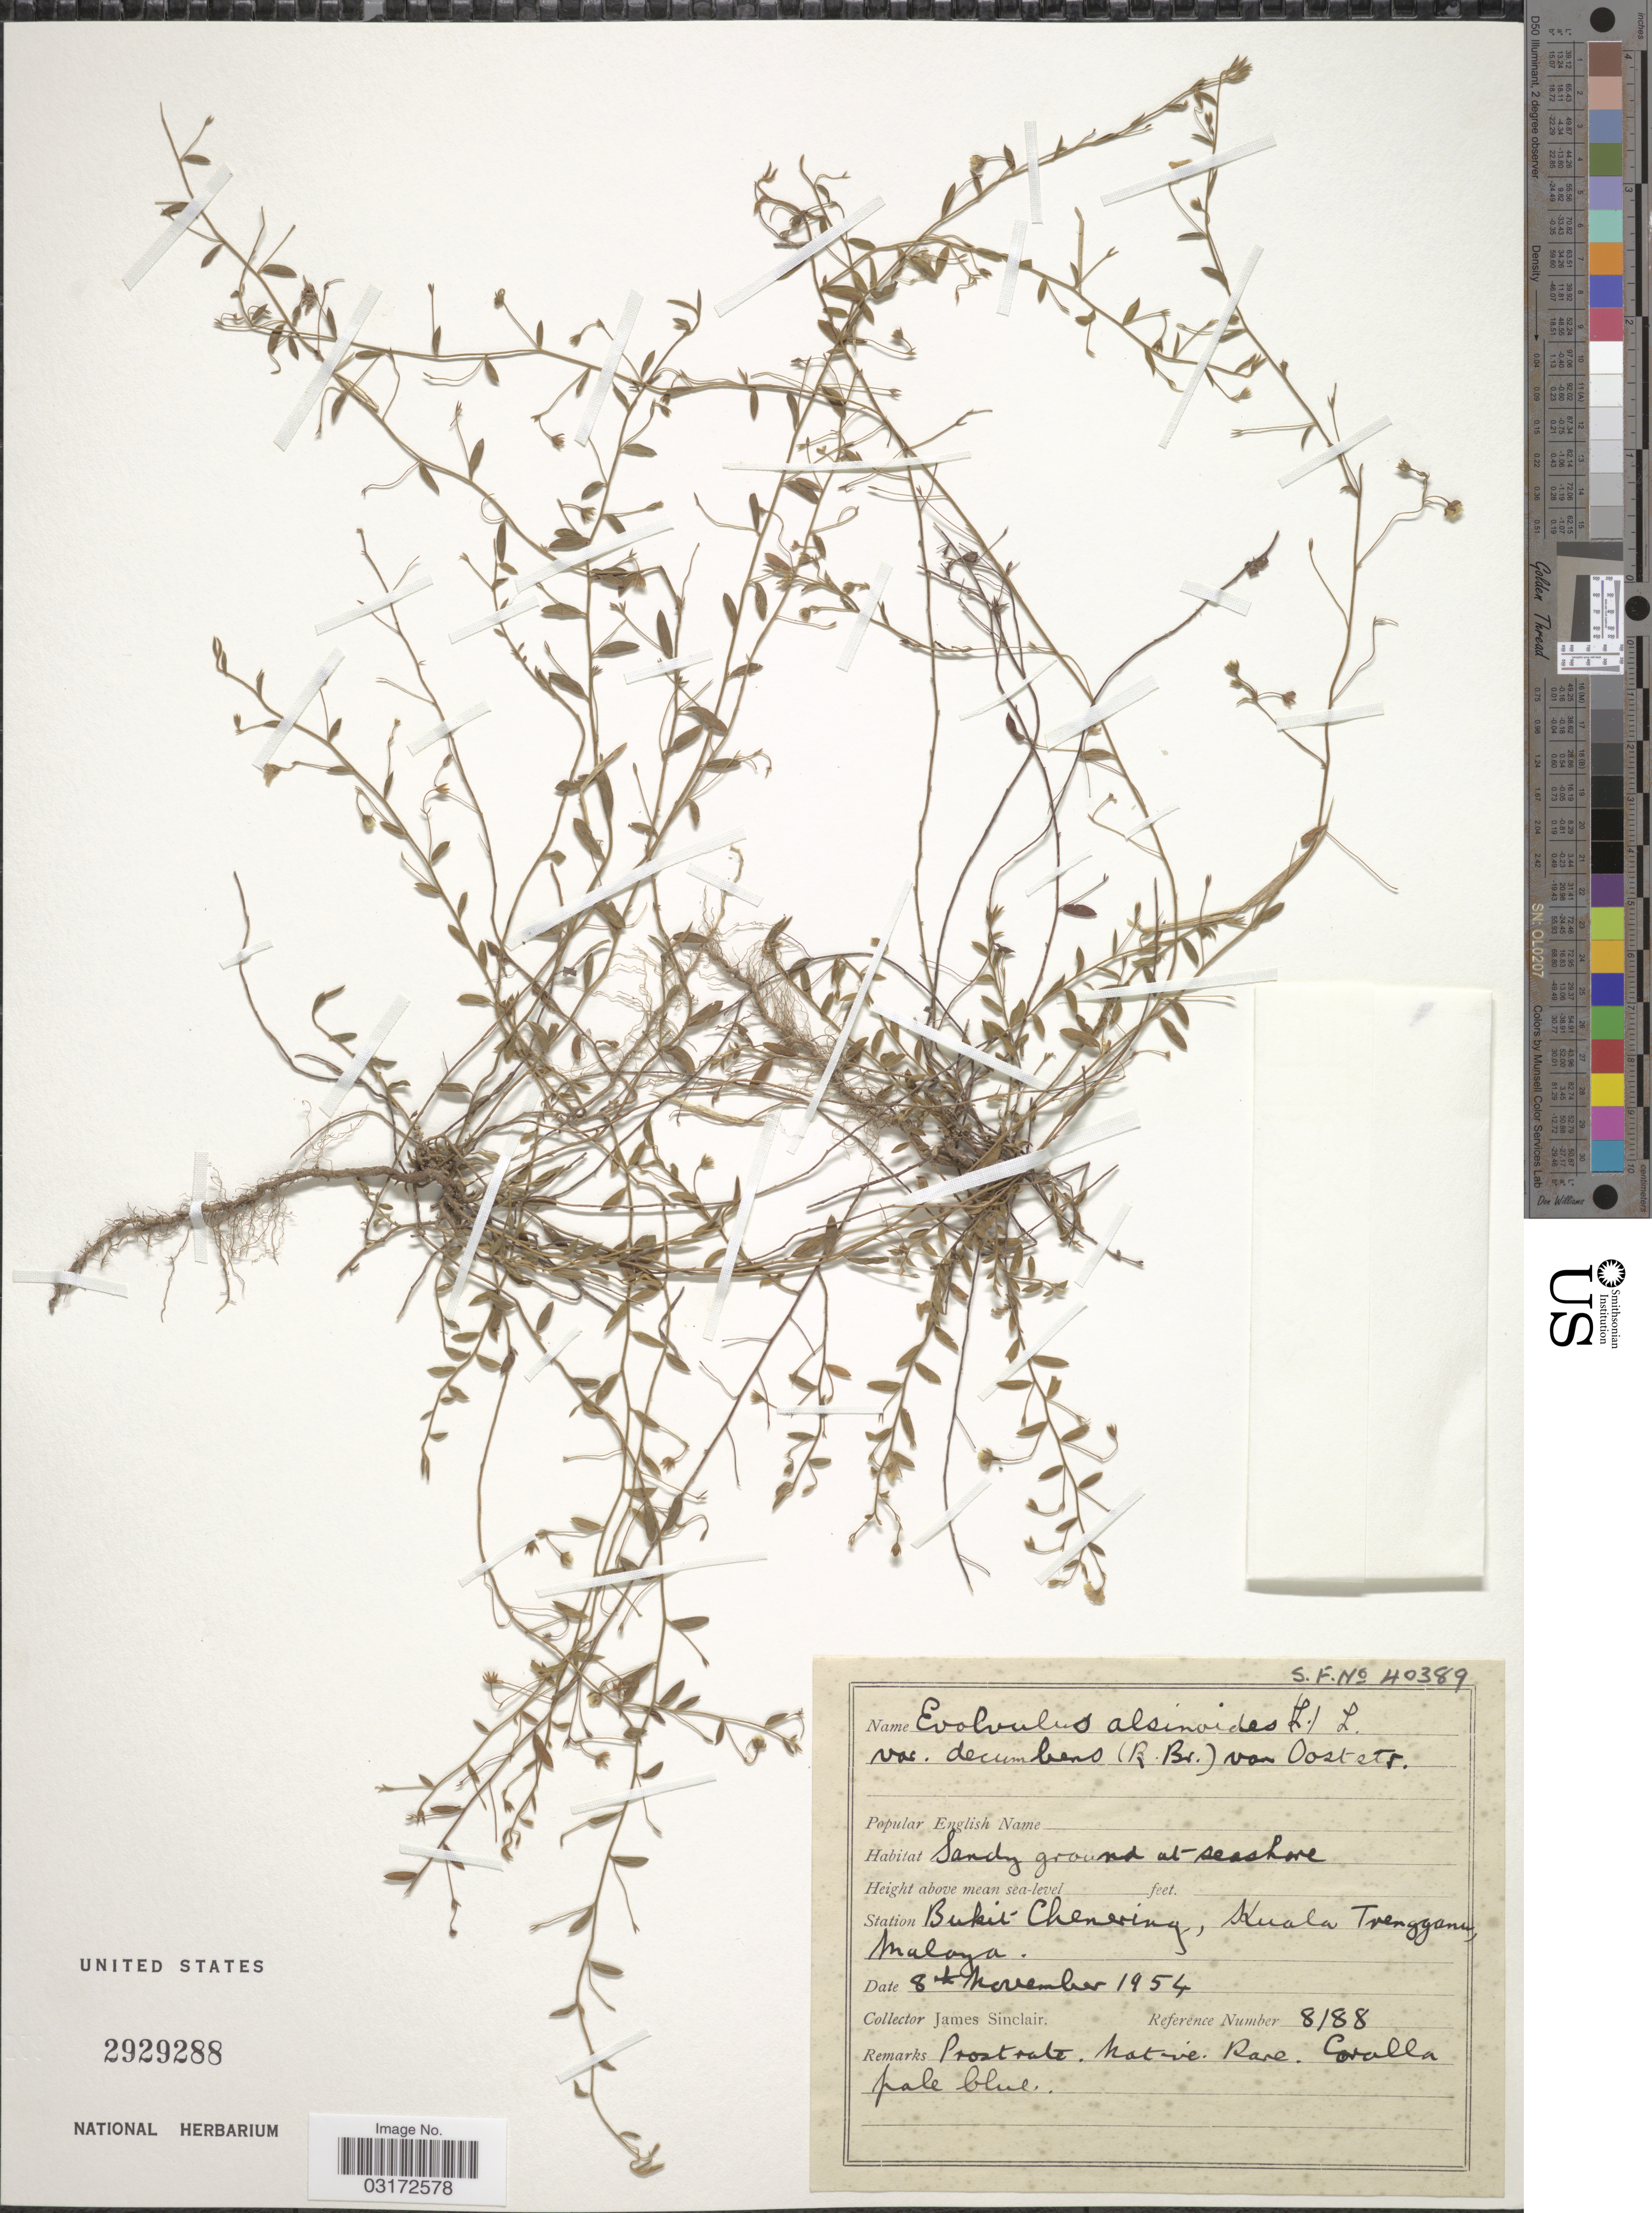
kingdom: Plantae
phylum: Tracheophyta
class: Magnoliopsida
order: Solanales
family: Convolvulaceae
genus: Evolvulus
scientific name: Evolvulus alsinoides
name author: (L.) L.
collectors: J. Sinclair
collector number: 8188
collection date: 1954-11-08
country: Malaysia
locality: Station Bukit Chenering, Kuala Trengganu, Malaya.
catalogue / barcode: US 2929288